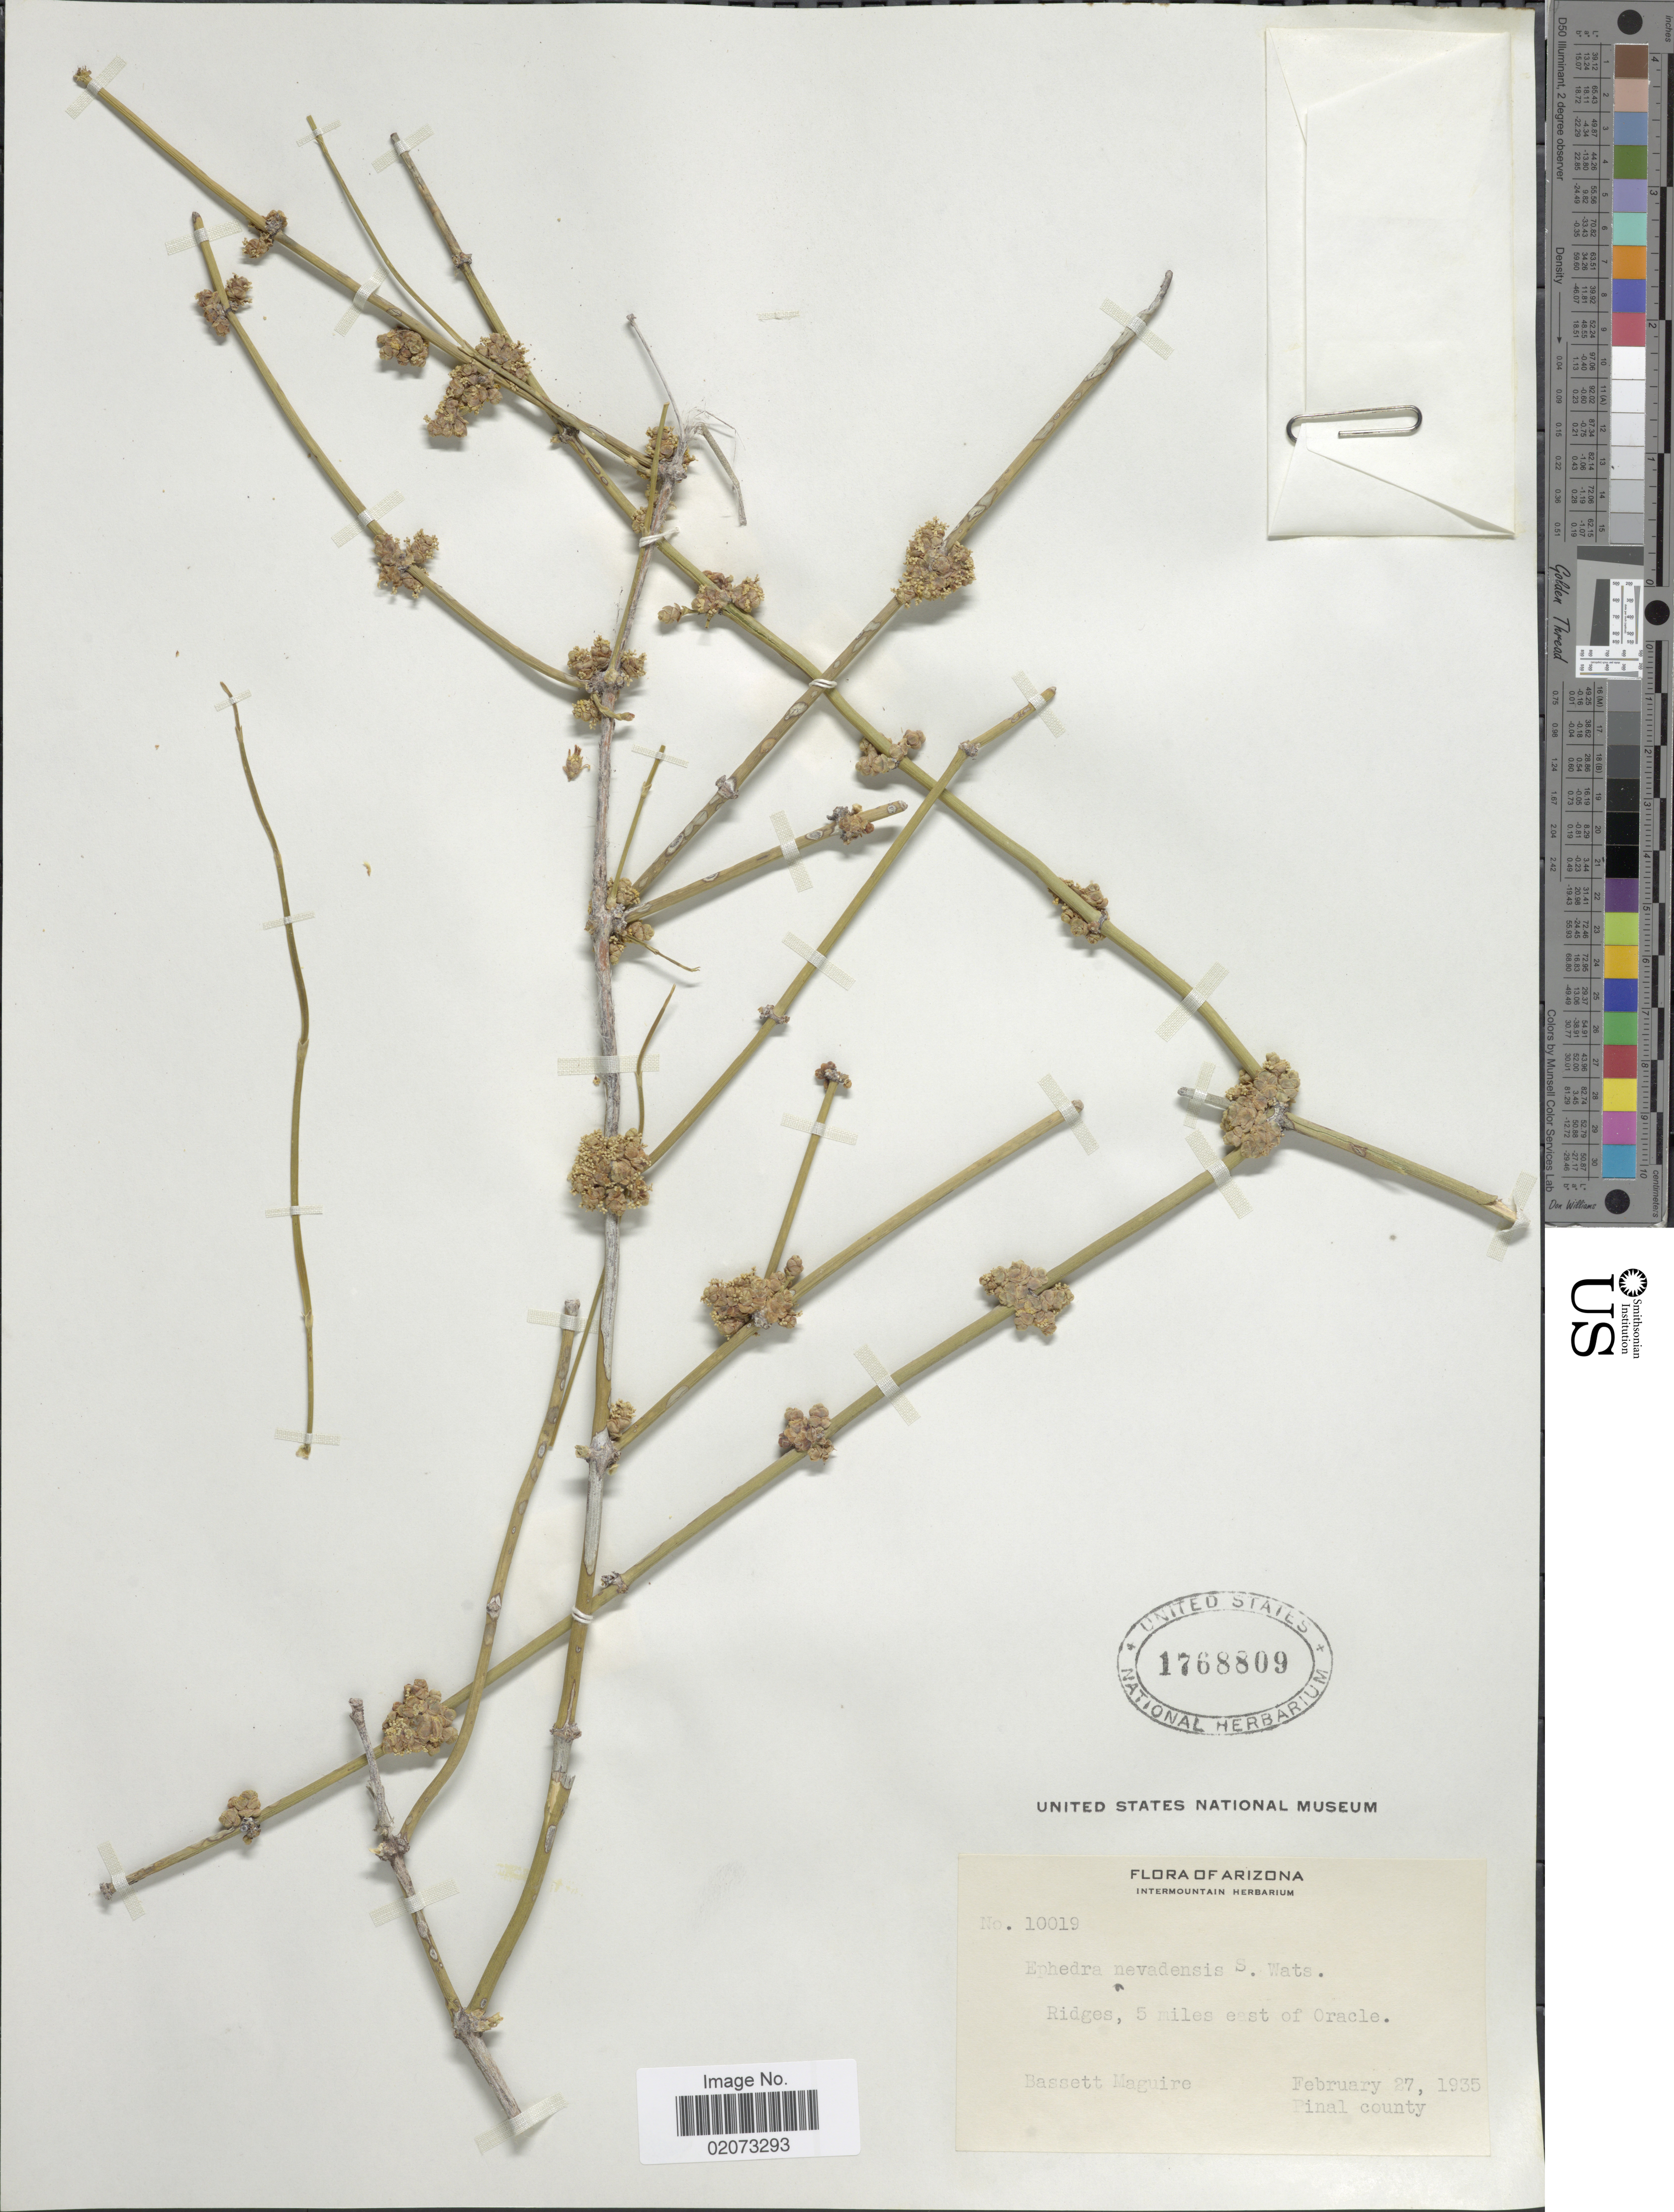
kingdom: Plantae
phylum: Tracheophyta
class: Gnetopsida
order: Ephedrales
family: Ephedraceae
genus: Ephedra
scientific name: Ephedra nevadensis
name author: S. Watson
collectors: B. Maguire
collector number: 10019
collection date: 1935-02-17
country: United States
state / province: Arizona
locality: Arizona, Ridges, 5 miles east of Oracle.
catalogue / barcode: US 1768809